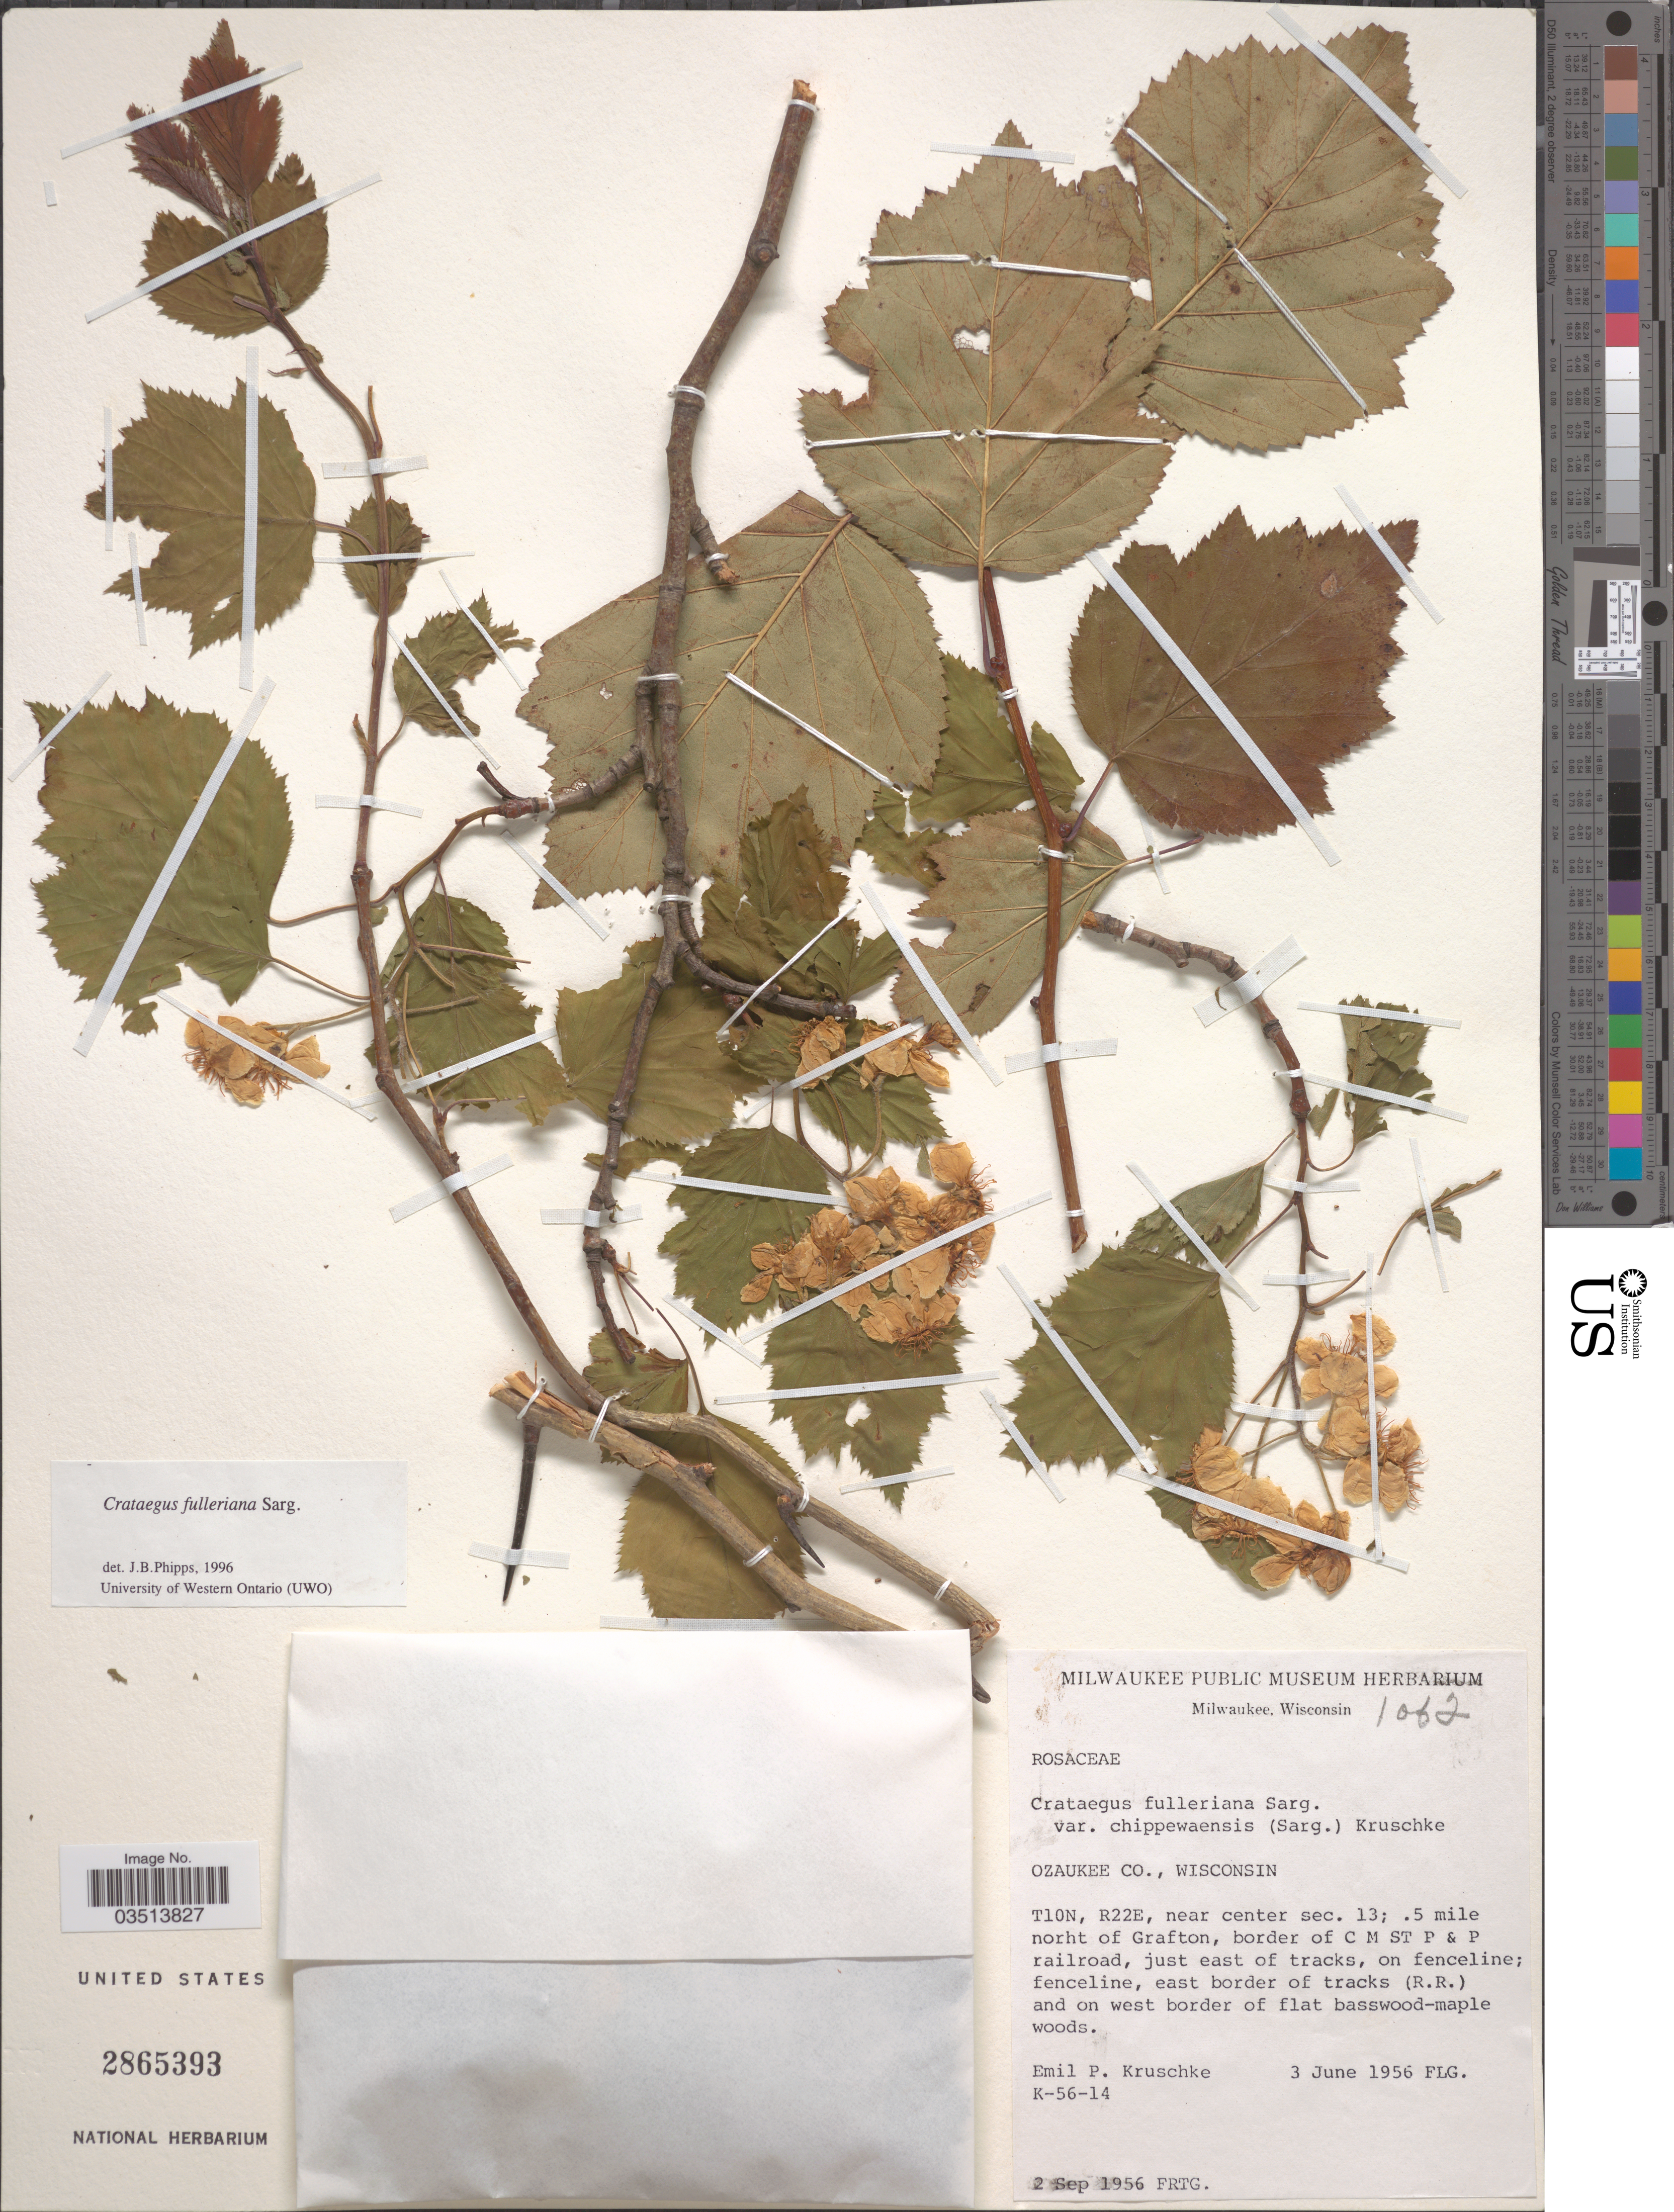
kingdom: Plantae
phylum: Tracheophyta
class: Magnoliopsida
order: Rosales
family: Rosaceae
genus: Crataegus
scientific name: Crataegus coccinea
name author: Ashe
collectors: E. Kruschke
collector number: K-56-14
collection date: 1956-06-03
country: United States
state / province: Wisconsin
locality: Ozaukee Co. T10N, R22E, near center sec. 13; .5 mile north of Grafton, border of C M ST P & P railroad, just east of tracks, on fenceline; fenceline, east border of tracks (R.R. ) and on west border of flat basswood-maple woods.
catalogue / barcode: US 2865393